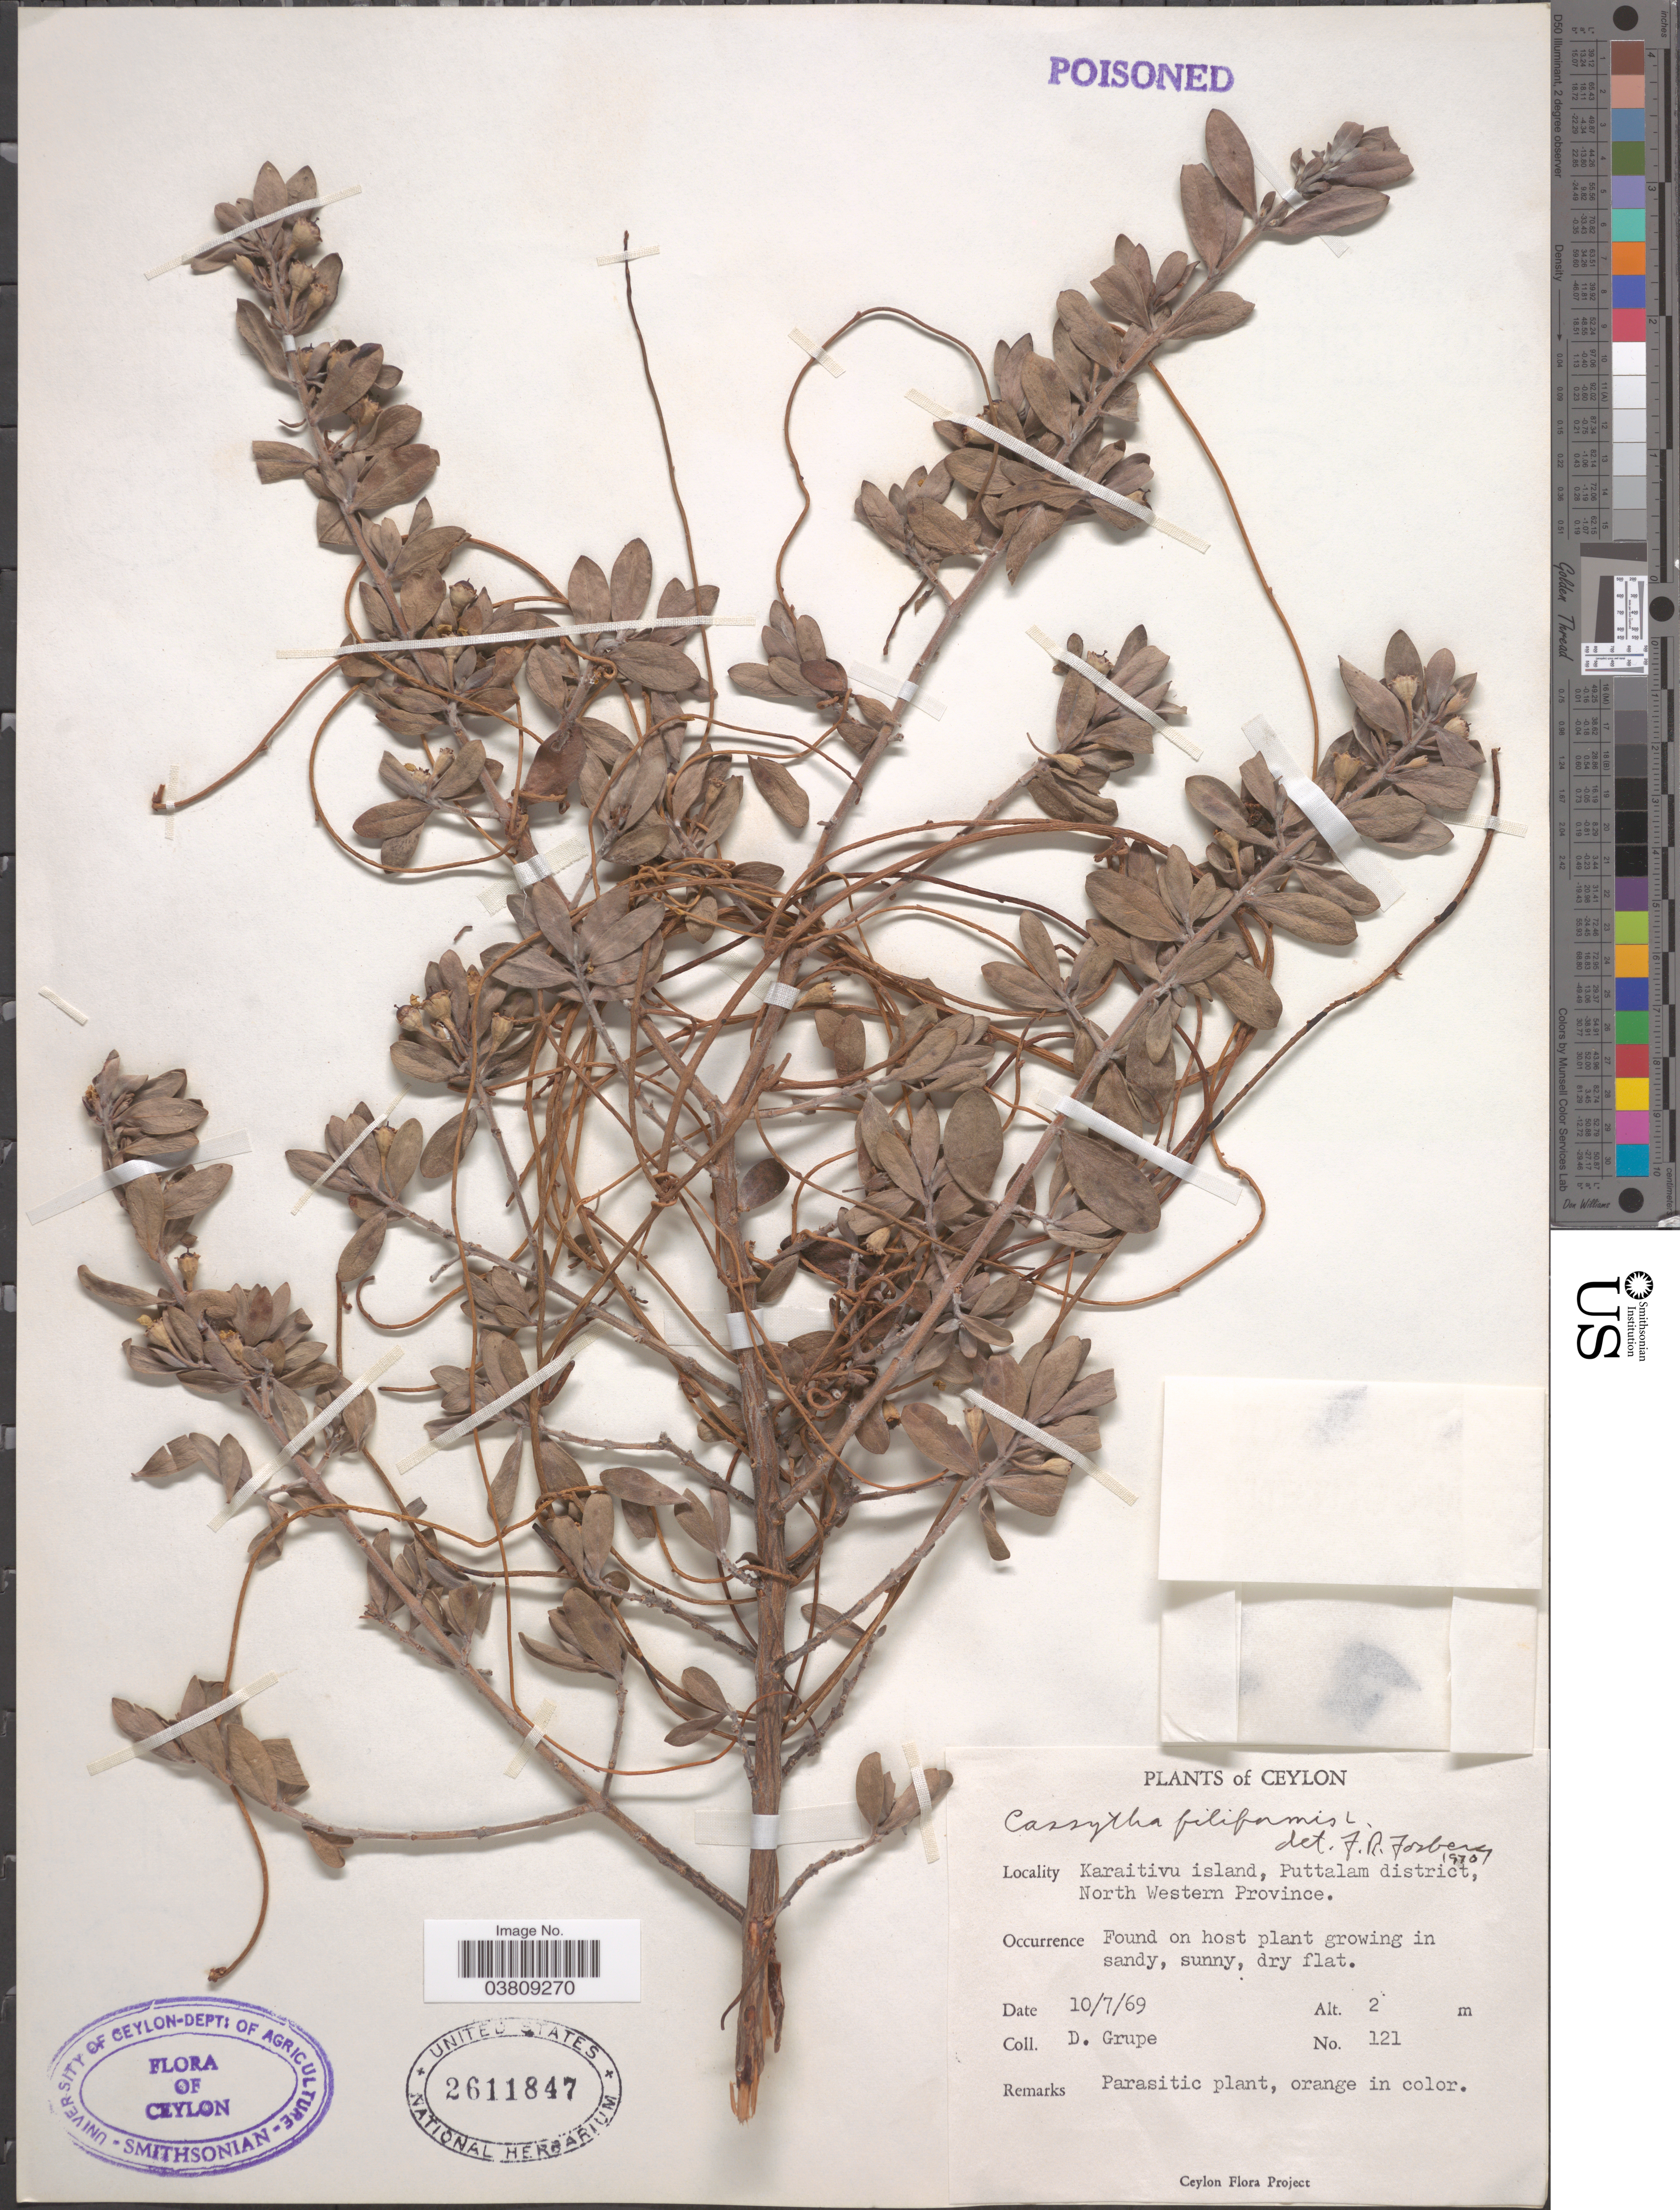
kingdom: Plantae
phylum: Tracheophyta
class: Magnoliopsida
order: Laurales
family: Lauraceae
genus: Cassytha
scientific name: Cassytha filiformis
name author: L.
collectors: D. Grupe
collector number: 121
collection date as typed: Transcribed d/m/y: 10/7/69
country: Sri Lanka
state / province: North Western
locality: Ceylon. Karaitivu island, Puttalam district. Found on host plant growing in sandy, sunny, dry flat.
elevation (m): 2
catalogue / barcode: US 2611847